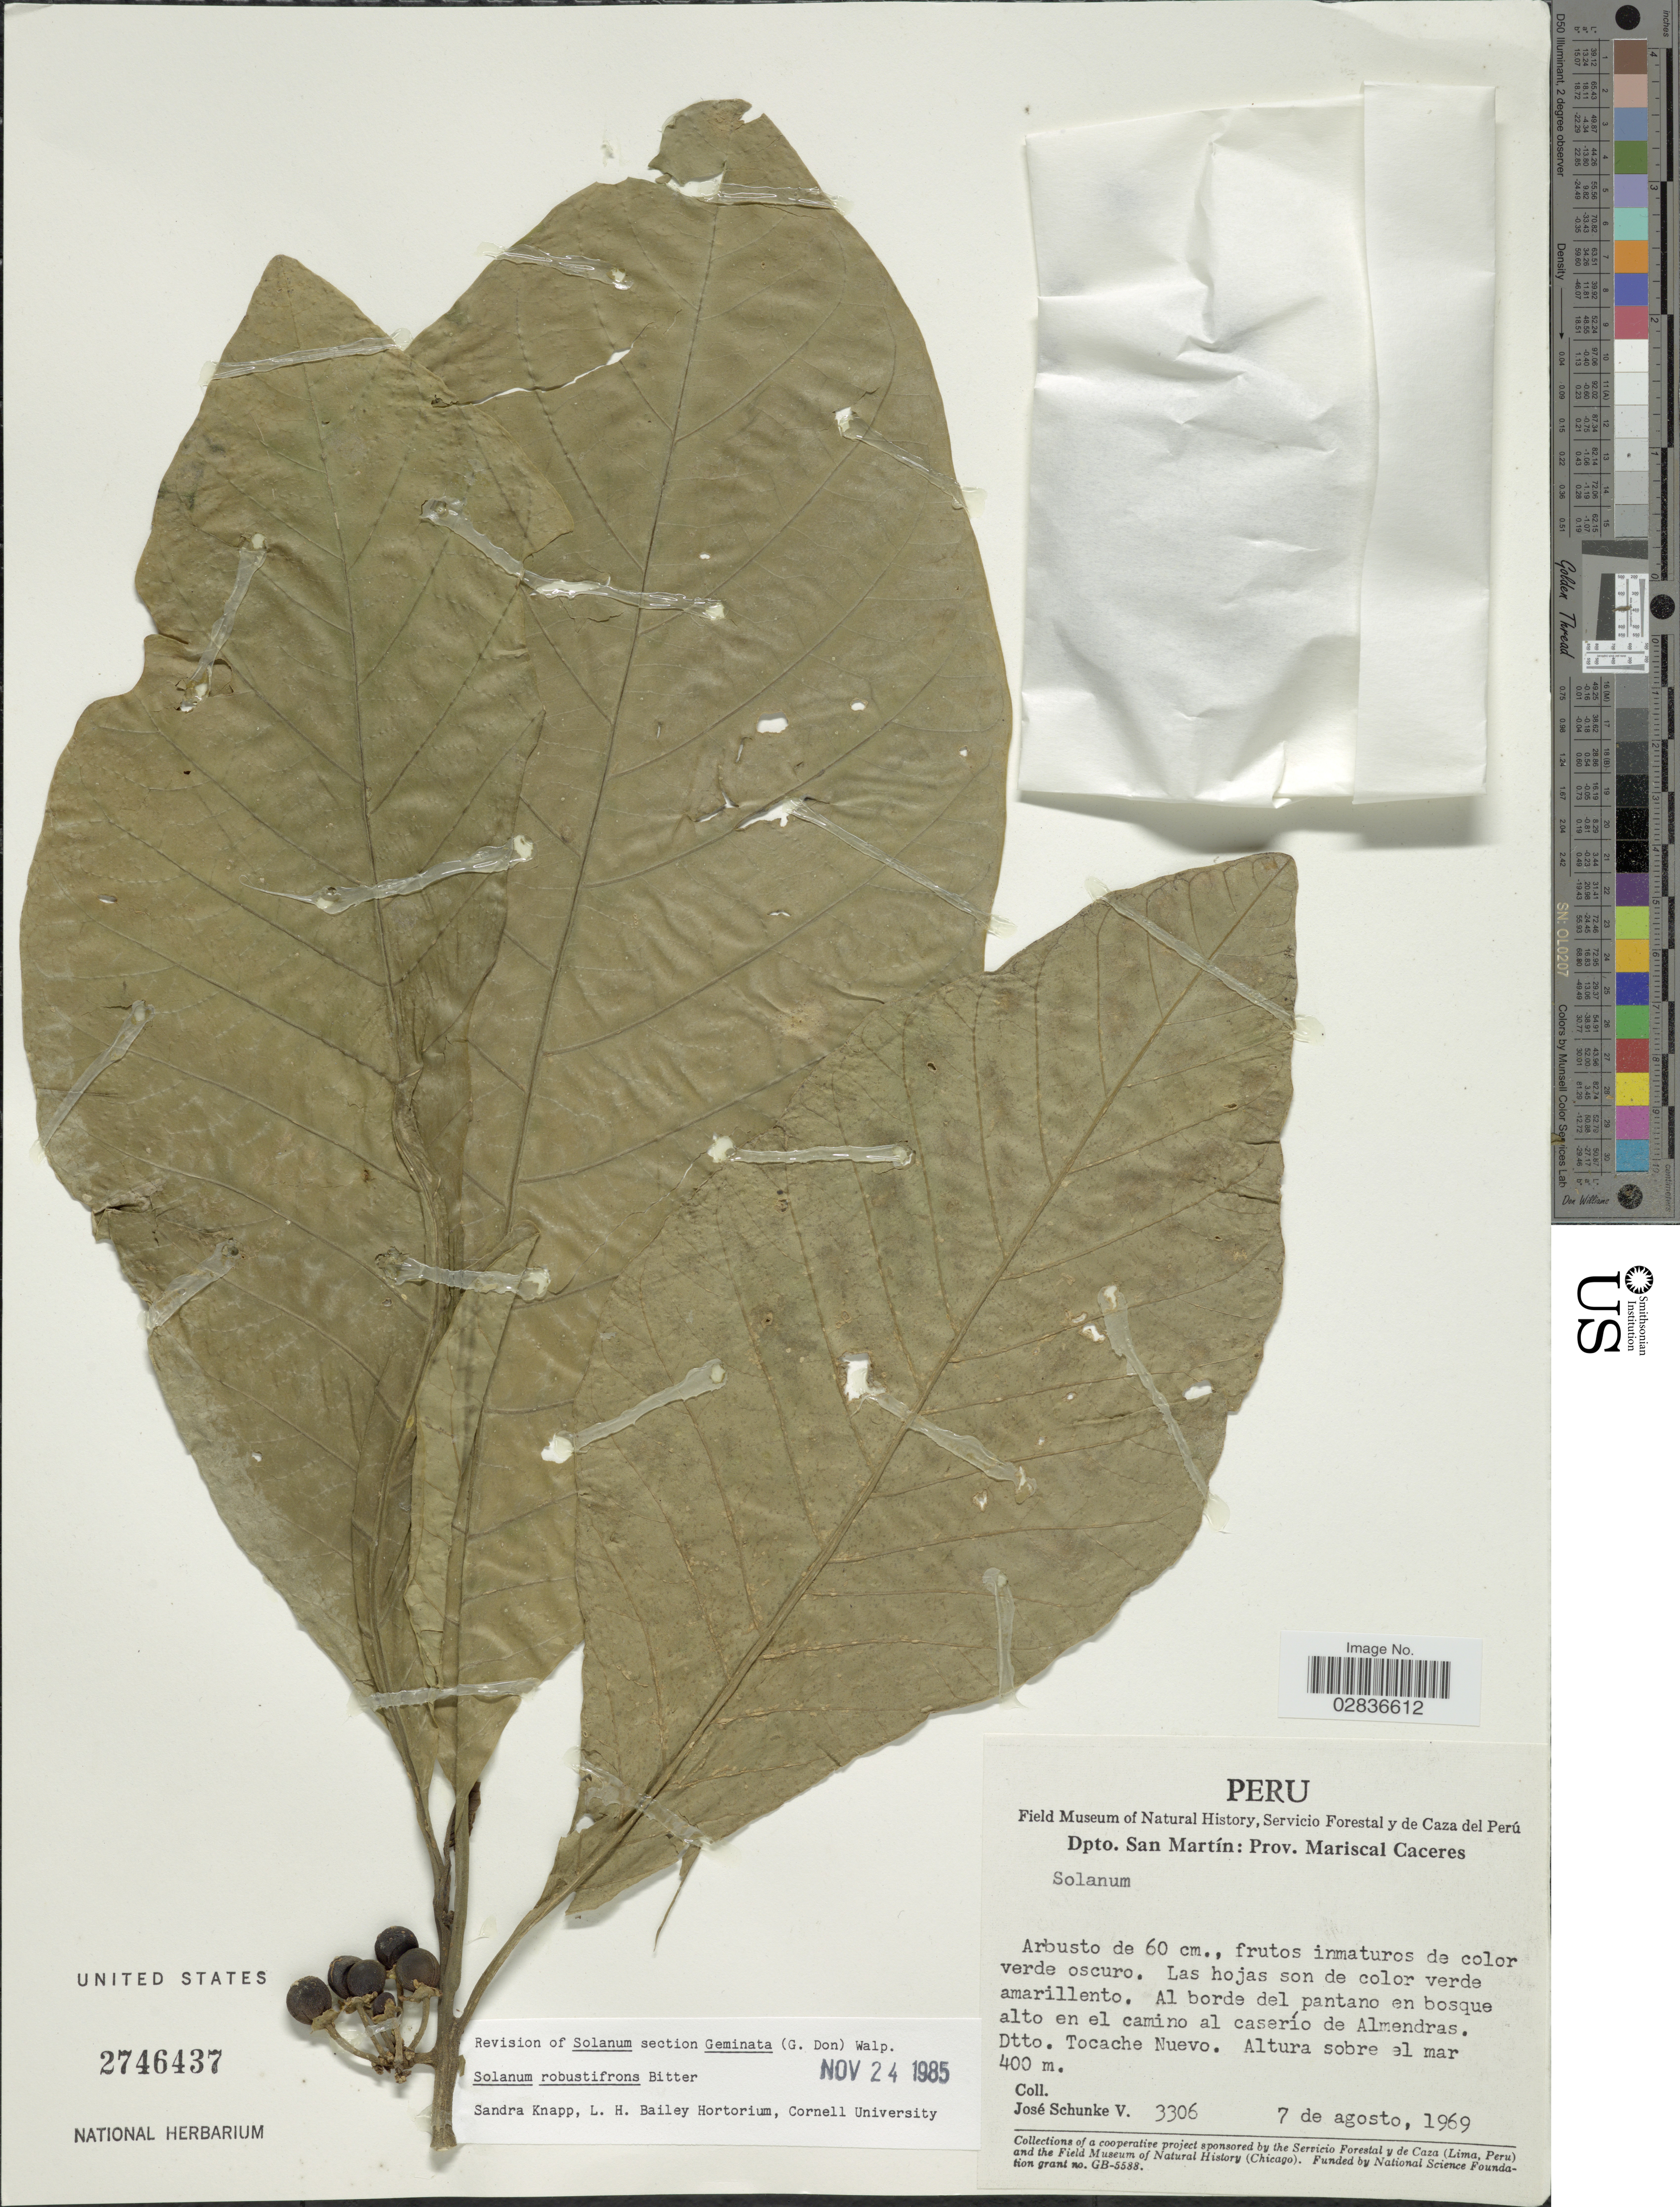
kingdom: Plantae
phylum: Tracheophyta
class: Magnoliopsida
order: Solanales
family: Solanaceae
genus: Solanum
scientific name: Solanum robustifrons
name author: Bitter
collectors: J. Schunke Vigo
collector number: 3306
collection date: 1969-08-07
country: Peru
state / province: San Martín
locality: Dpto. San Martín: Prov. Mariscal Caceres. Al borde del pantano en bosque alto en el camino al caserío de Almendras. Dtto. Tocache Nuevo.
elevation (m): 400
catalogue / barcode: US 2746437